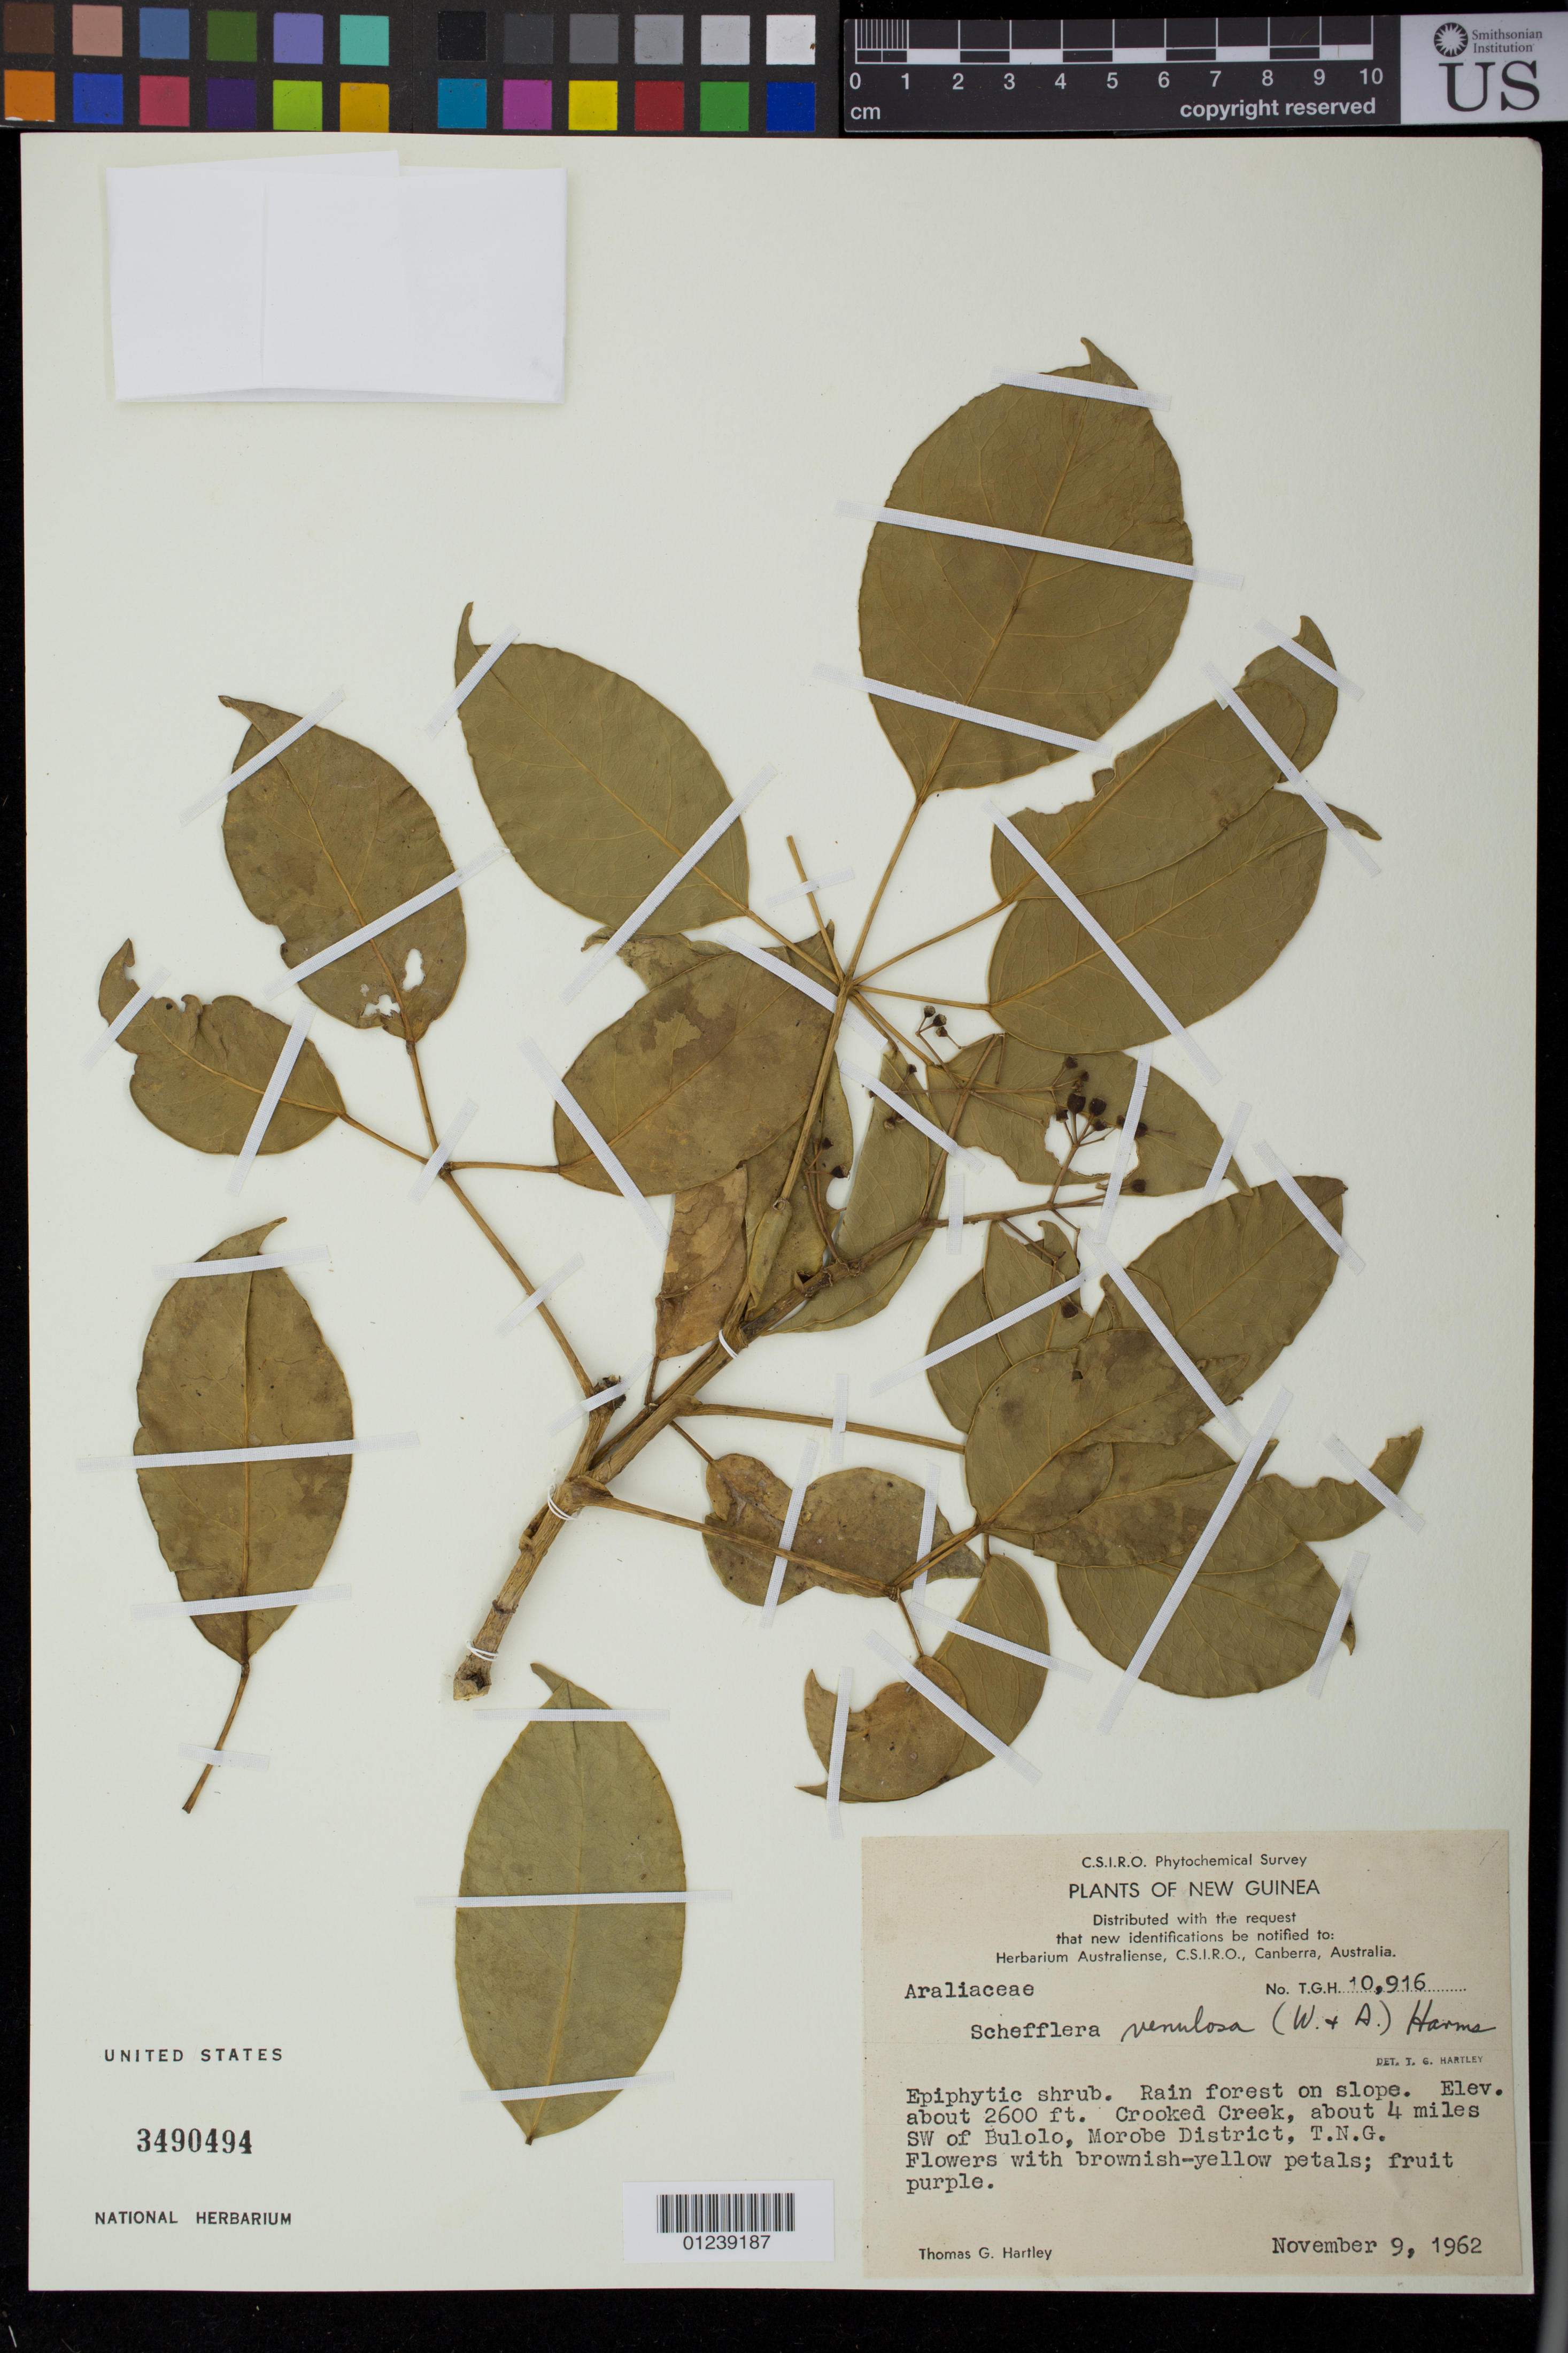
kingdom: Plantae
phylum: Tracheophyta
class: Magnoliopsida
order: Apiales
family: Araliaceae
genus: Heptapleurum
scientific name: Heptapleurum venulosum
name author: (Wight & Arnott) Seem.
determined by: Wagner, W. L., (BOT), Smithsonian Institution - National Museum of Natural History (UNITED STATES)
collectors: T. G. Hartley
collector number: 10916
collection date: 1962-11-09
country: Papua New Guinea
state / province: Morobe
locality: Crooked Creek, about 4 miles SW of Bulolo, T.N.G.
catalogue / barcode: US 3490494